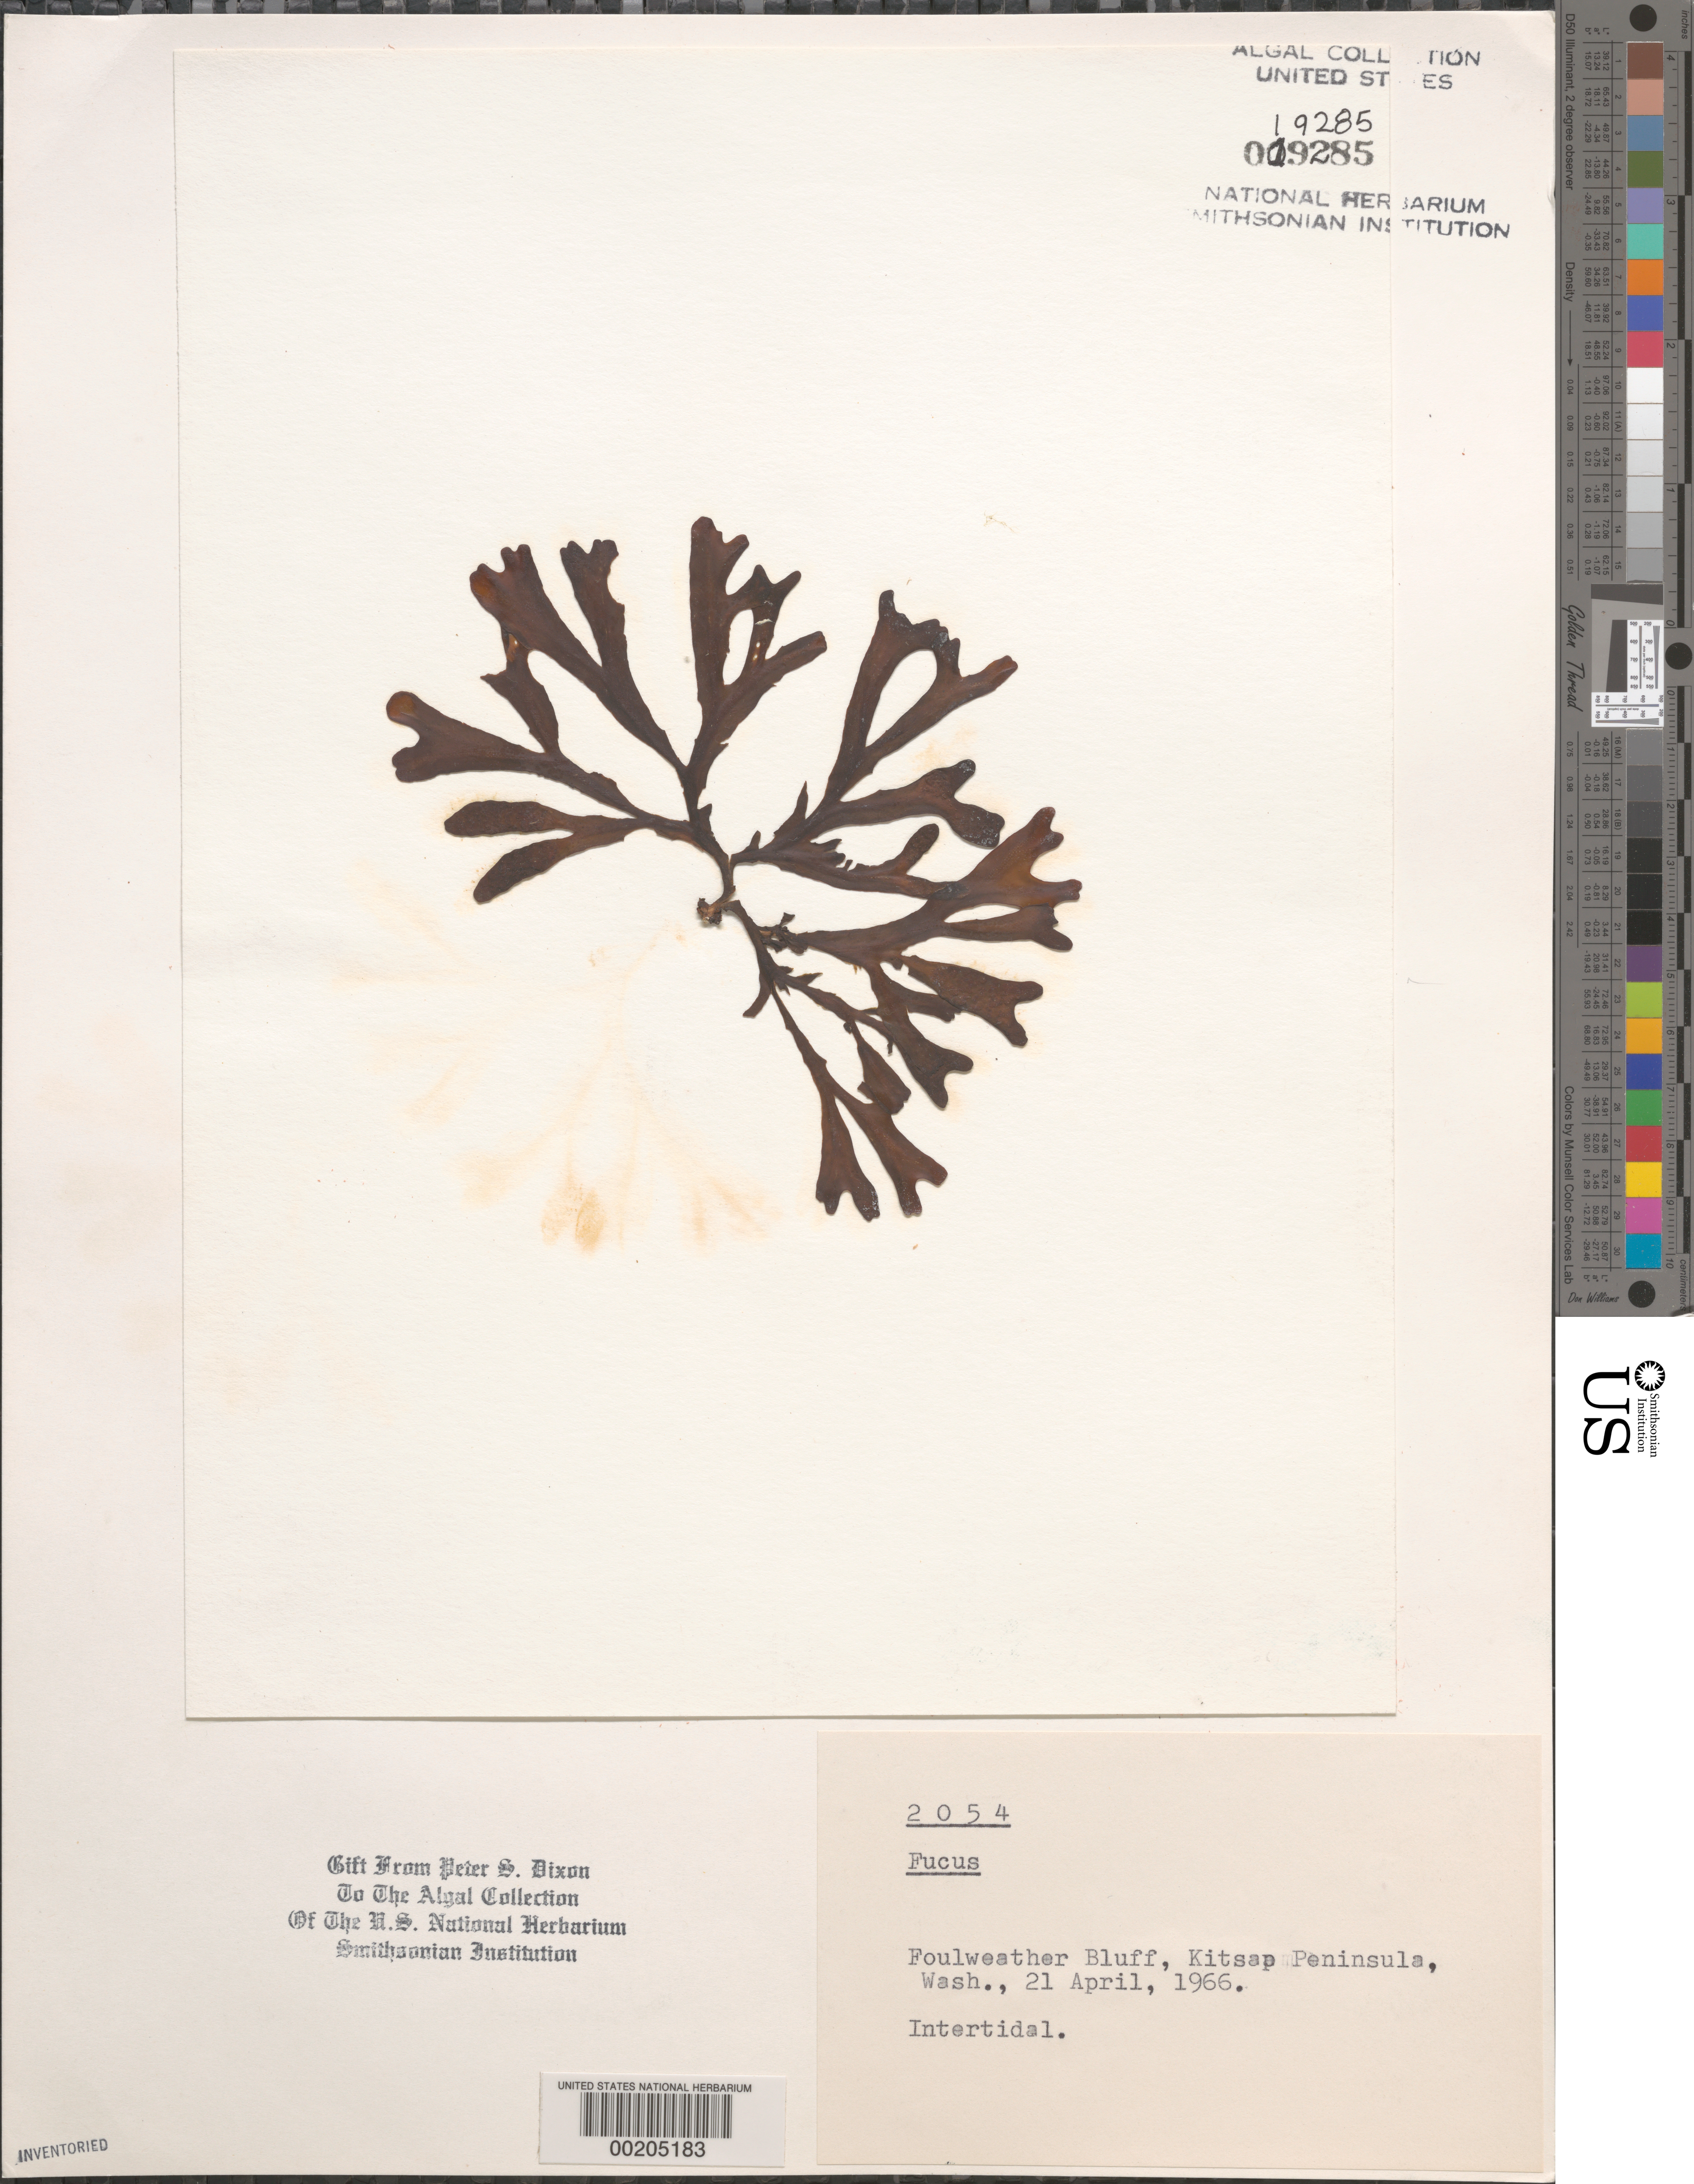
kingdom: Chromista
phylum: Ochrophyta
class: Phaeophyceae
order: Fucales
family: Fucaceae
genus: Fucus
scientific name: Fucus sp.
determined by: Dixon, P. S.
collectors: P. S. Dixon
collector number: PSD 2054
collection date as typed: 21 Apr 1966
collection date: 1966-04-21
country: United States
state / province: Washington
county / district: Kitsap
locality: Foulweather Bluff, Kitsap Peninsula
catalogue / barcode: US 19285